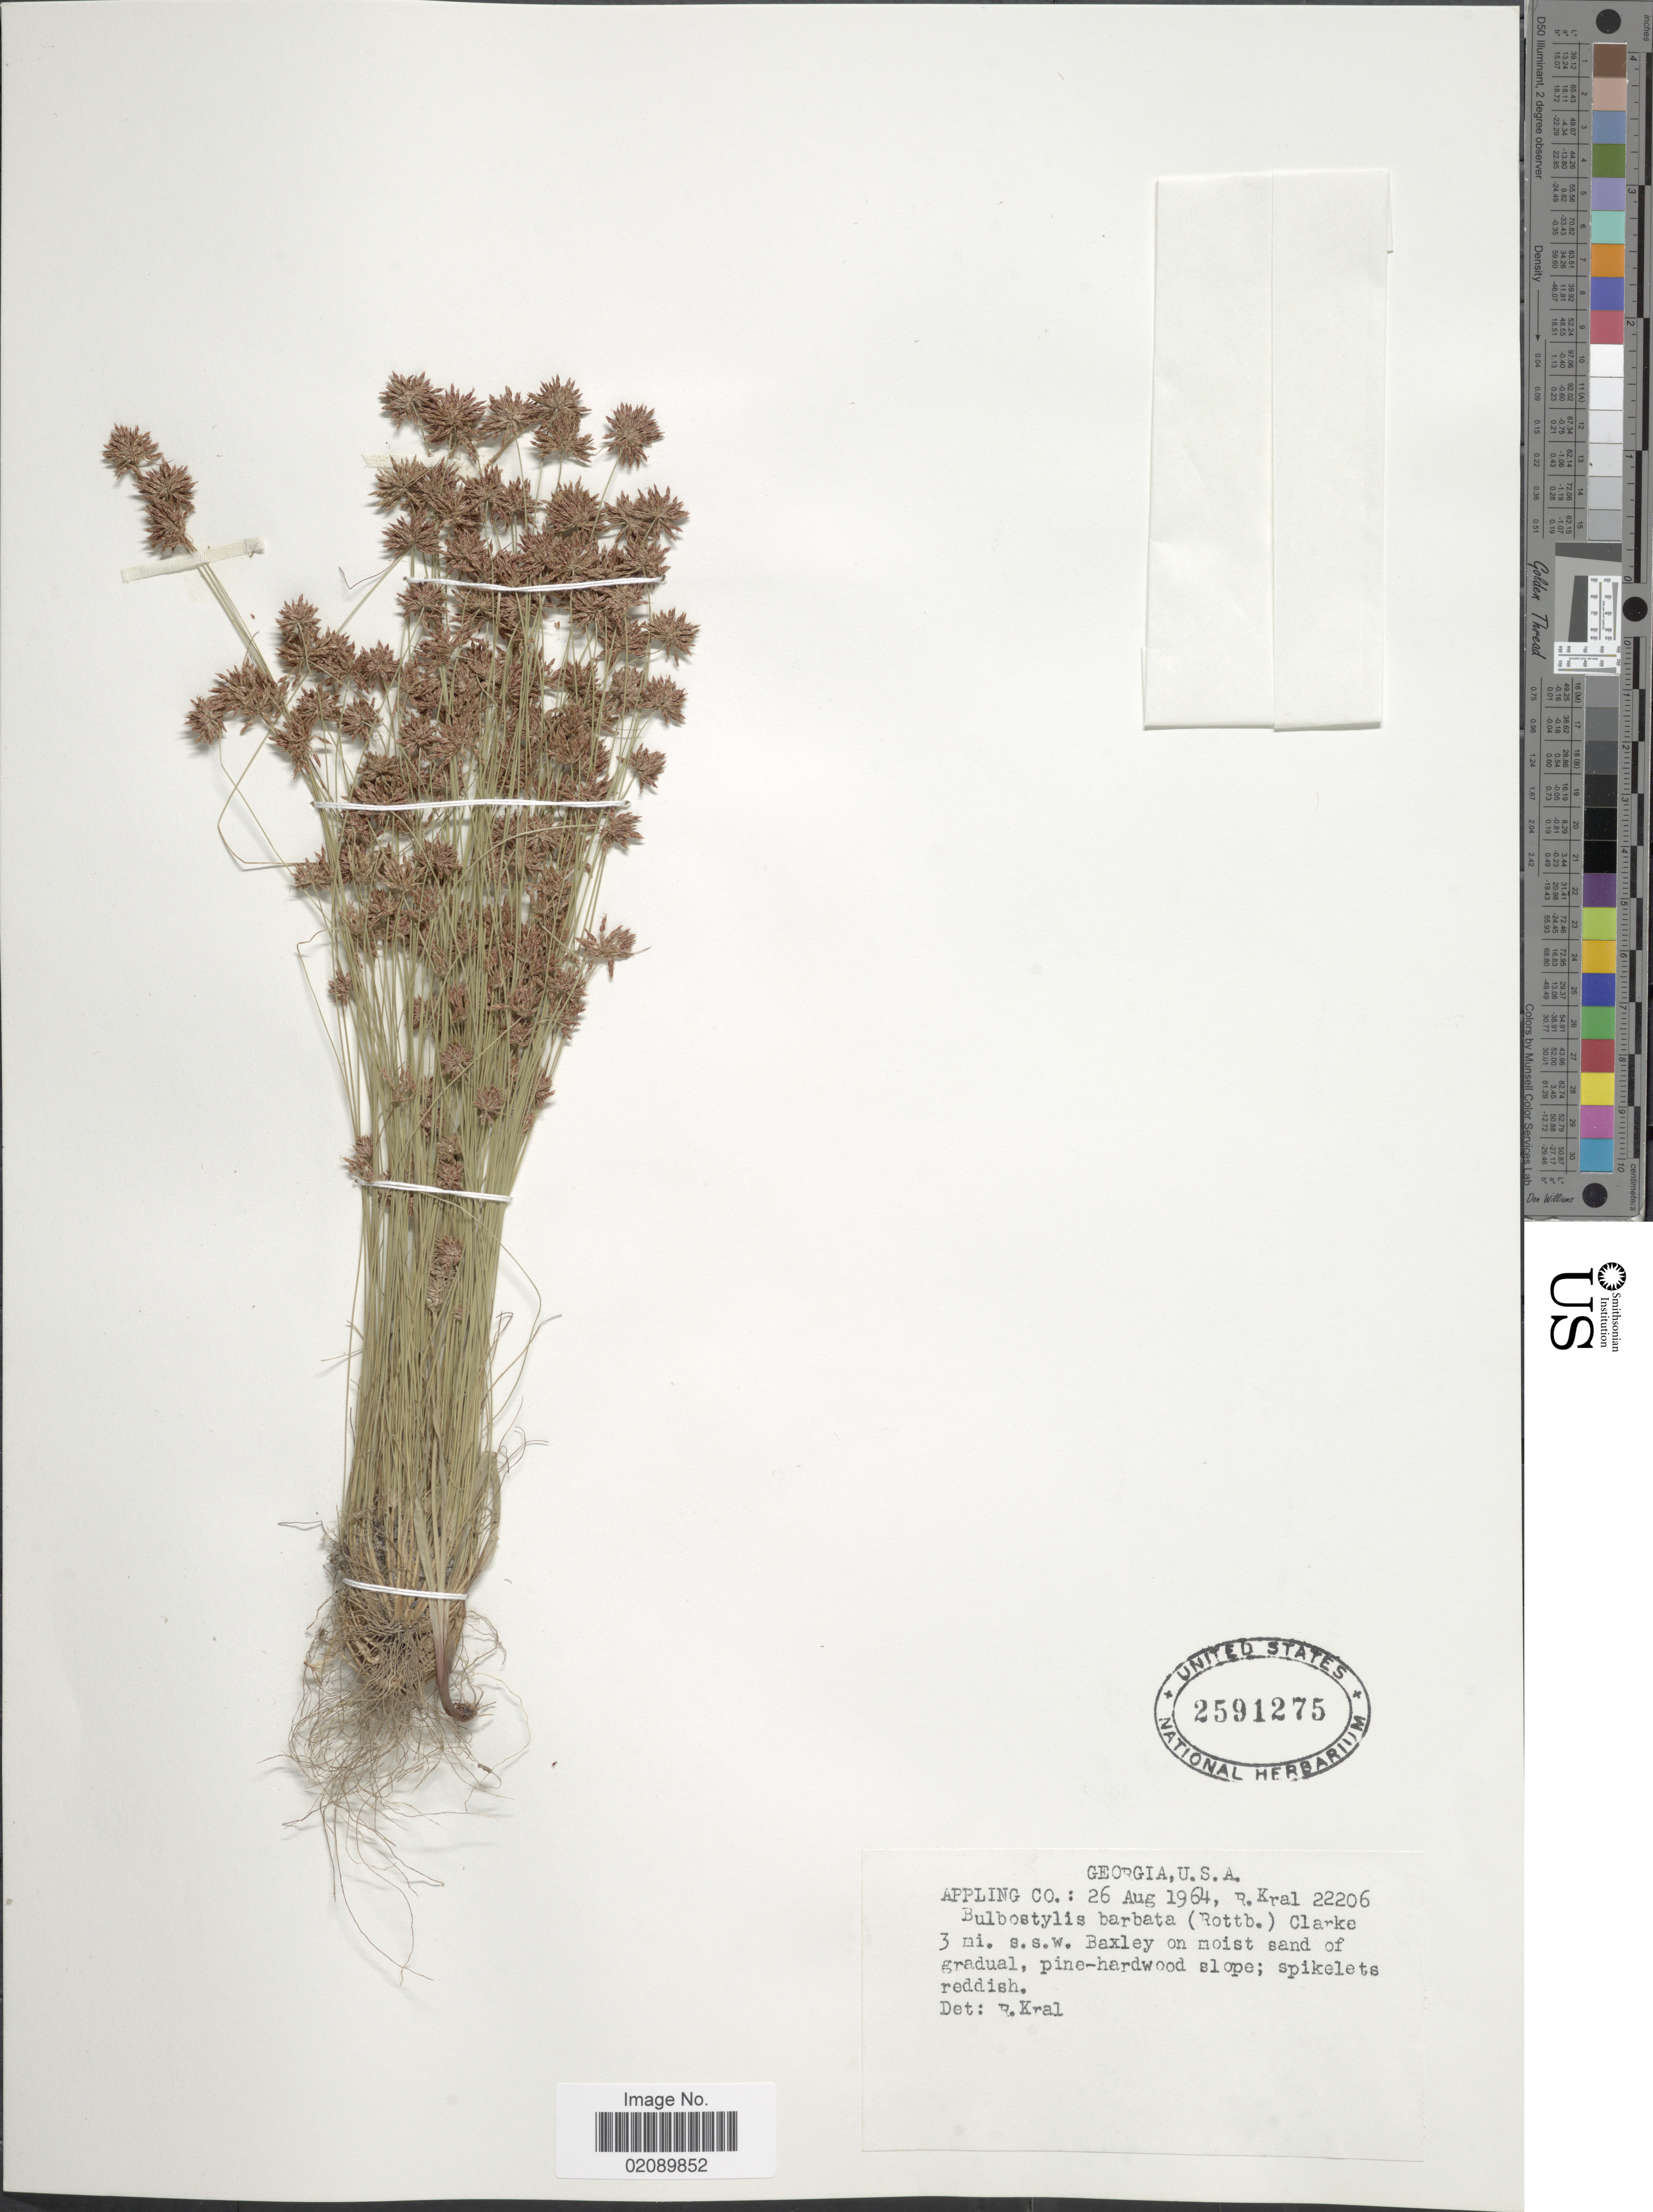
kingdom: Plantae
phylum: Tracheophyta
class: Liliopsida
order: Poales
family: Cyperaceae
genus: Bulbostylis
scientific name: Bulbostylis barbata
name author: (Rottb.) C.B. Clarke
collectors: R. Kral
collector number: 22206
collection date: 1964-08-26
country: United States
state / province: Georgia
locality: Appling Co. 3 mi. s.s.w. Baxley on moist sand of gradual, pine-hardwood slope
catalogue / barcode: US 2591275